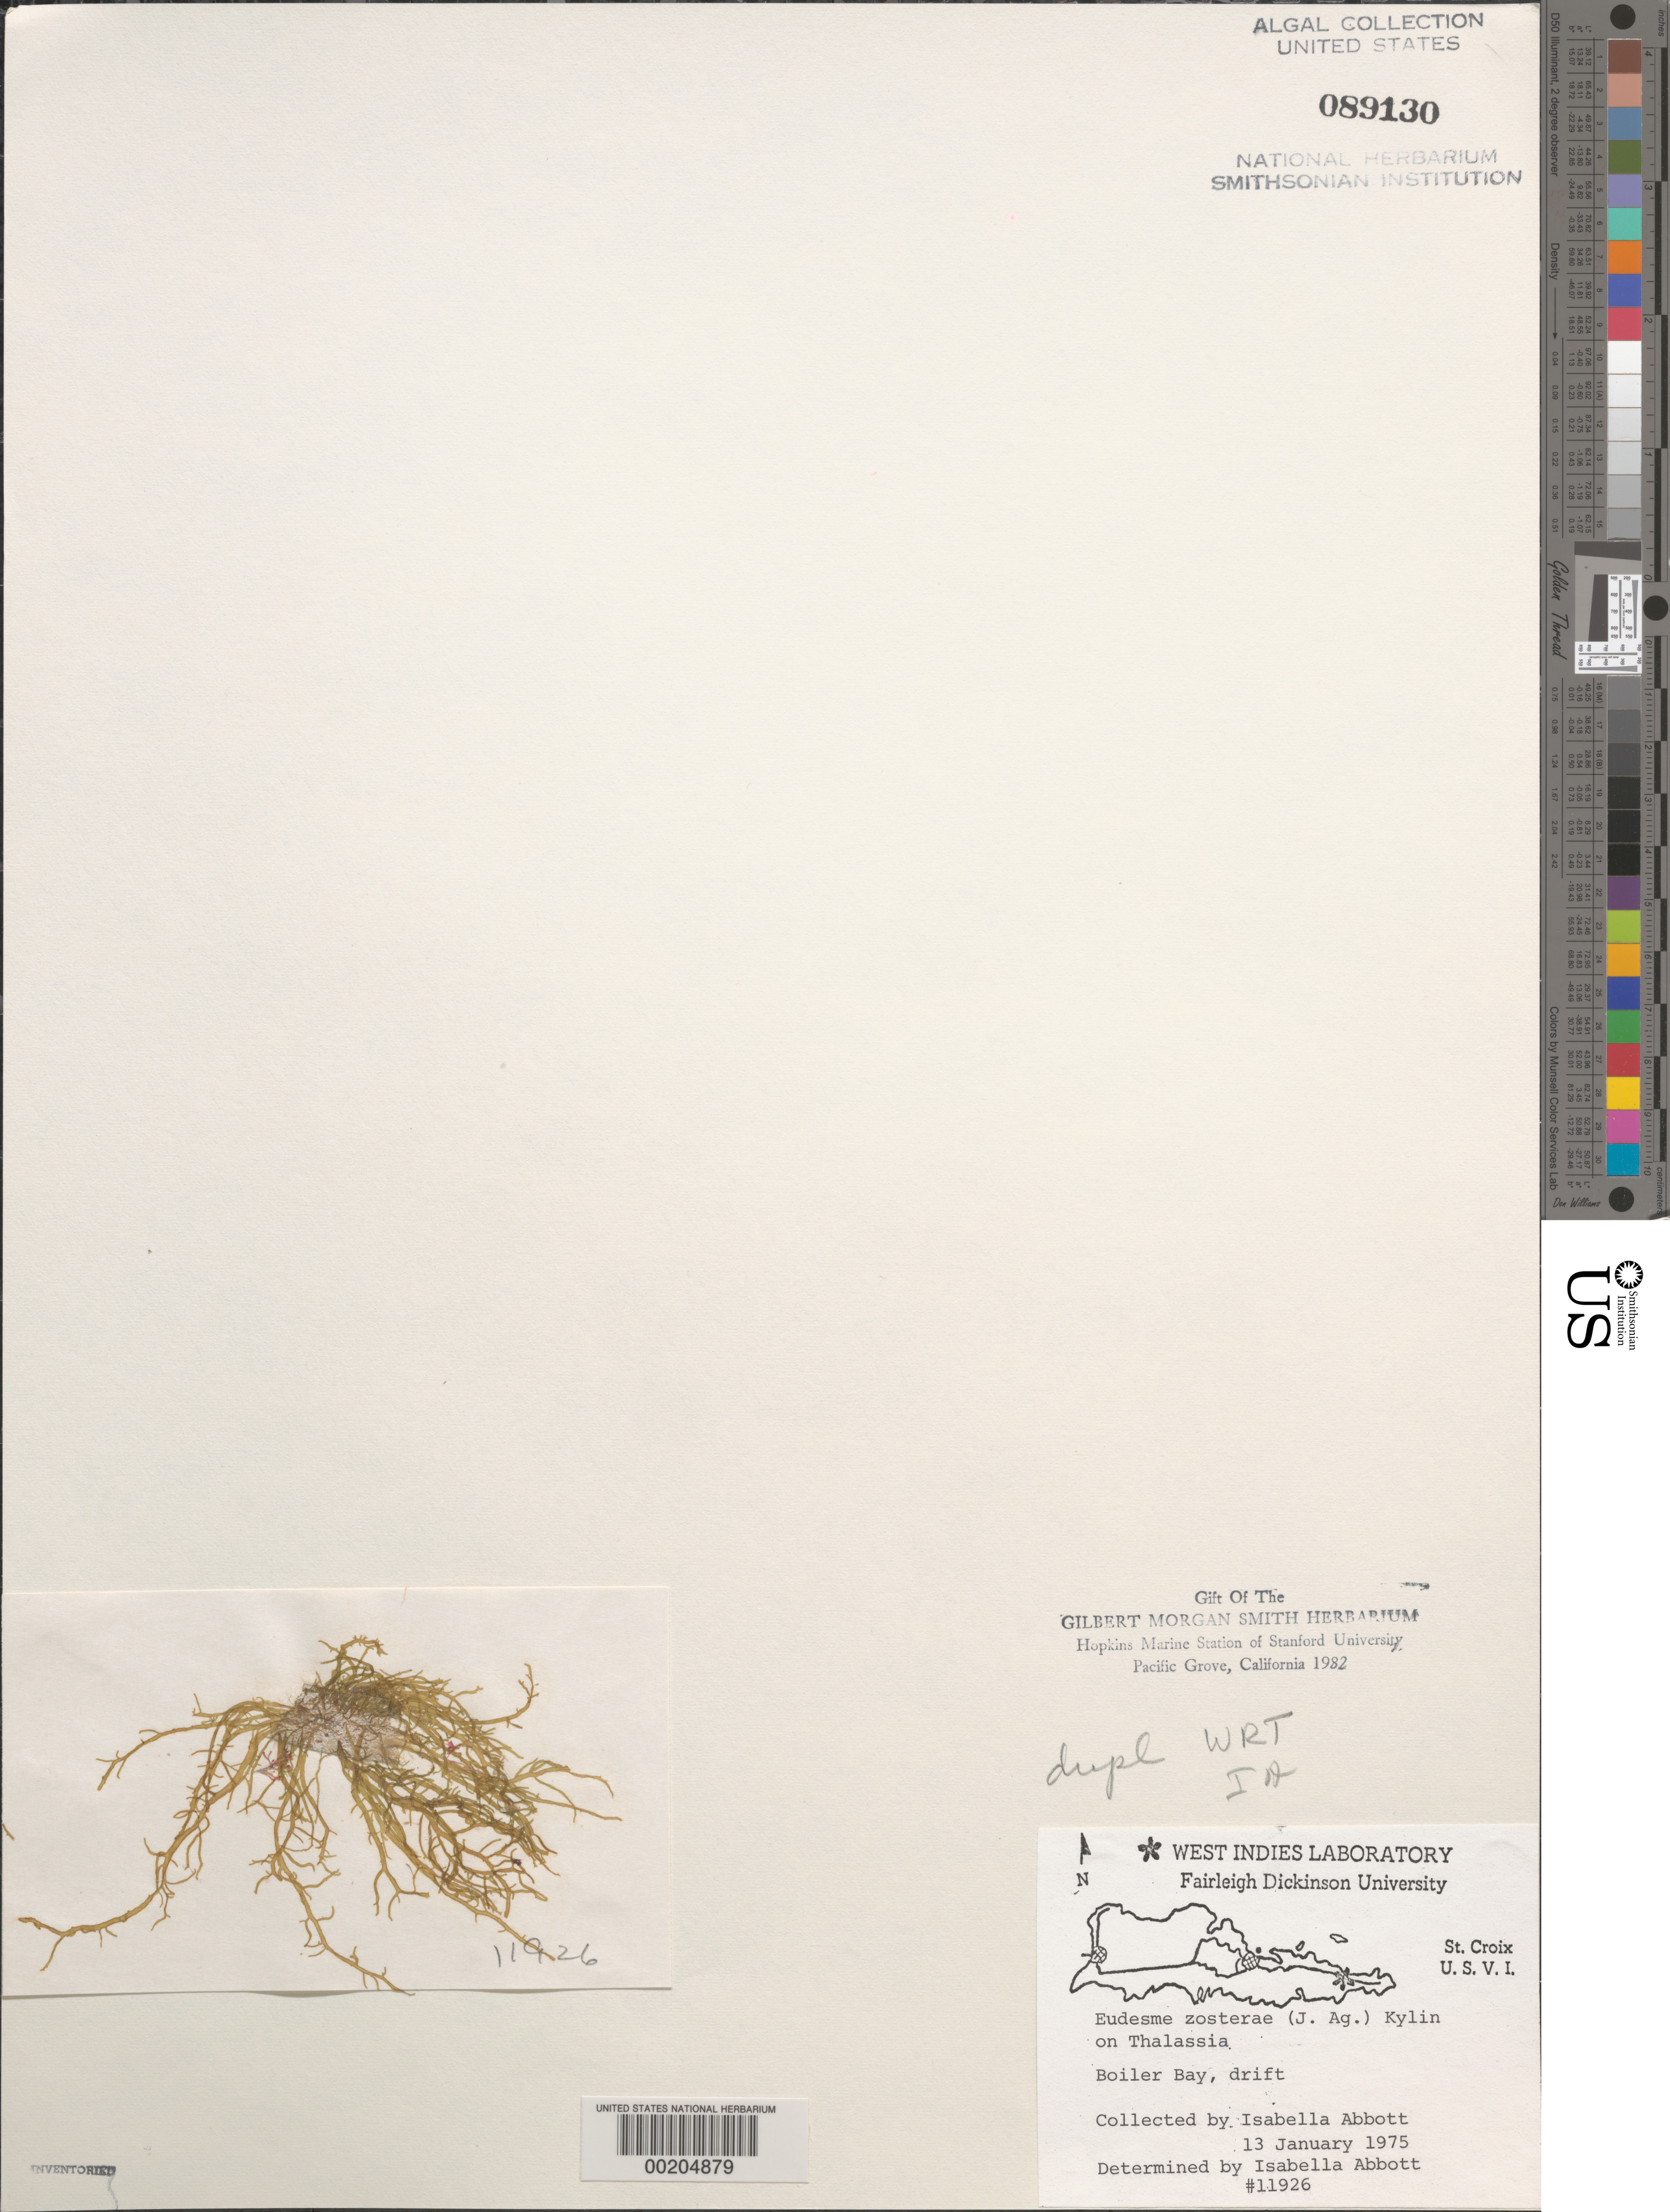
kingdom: Chromista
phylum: Ochrophyta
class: Phaeophyceae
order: Ectocarpales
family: Chordariaceae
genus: Cladosiphon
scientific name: Cladosiphon zosterae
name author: (J. Agardh) Kylin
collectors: I. A. Abbott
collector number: IAA 11926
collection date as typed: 13 Jan 1975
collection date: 1975-01-13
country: U.S. Virgin Islands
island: St. Croix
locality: Boiler Bay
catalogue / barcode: US 89130